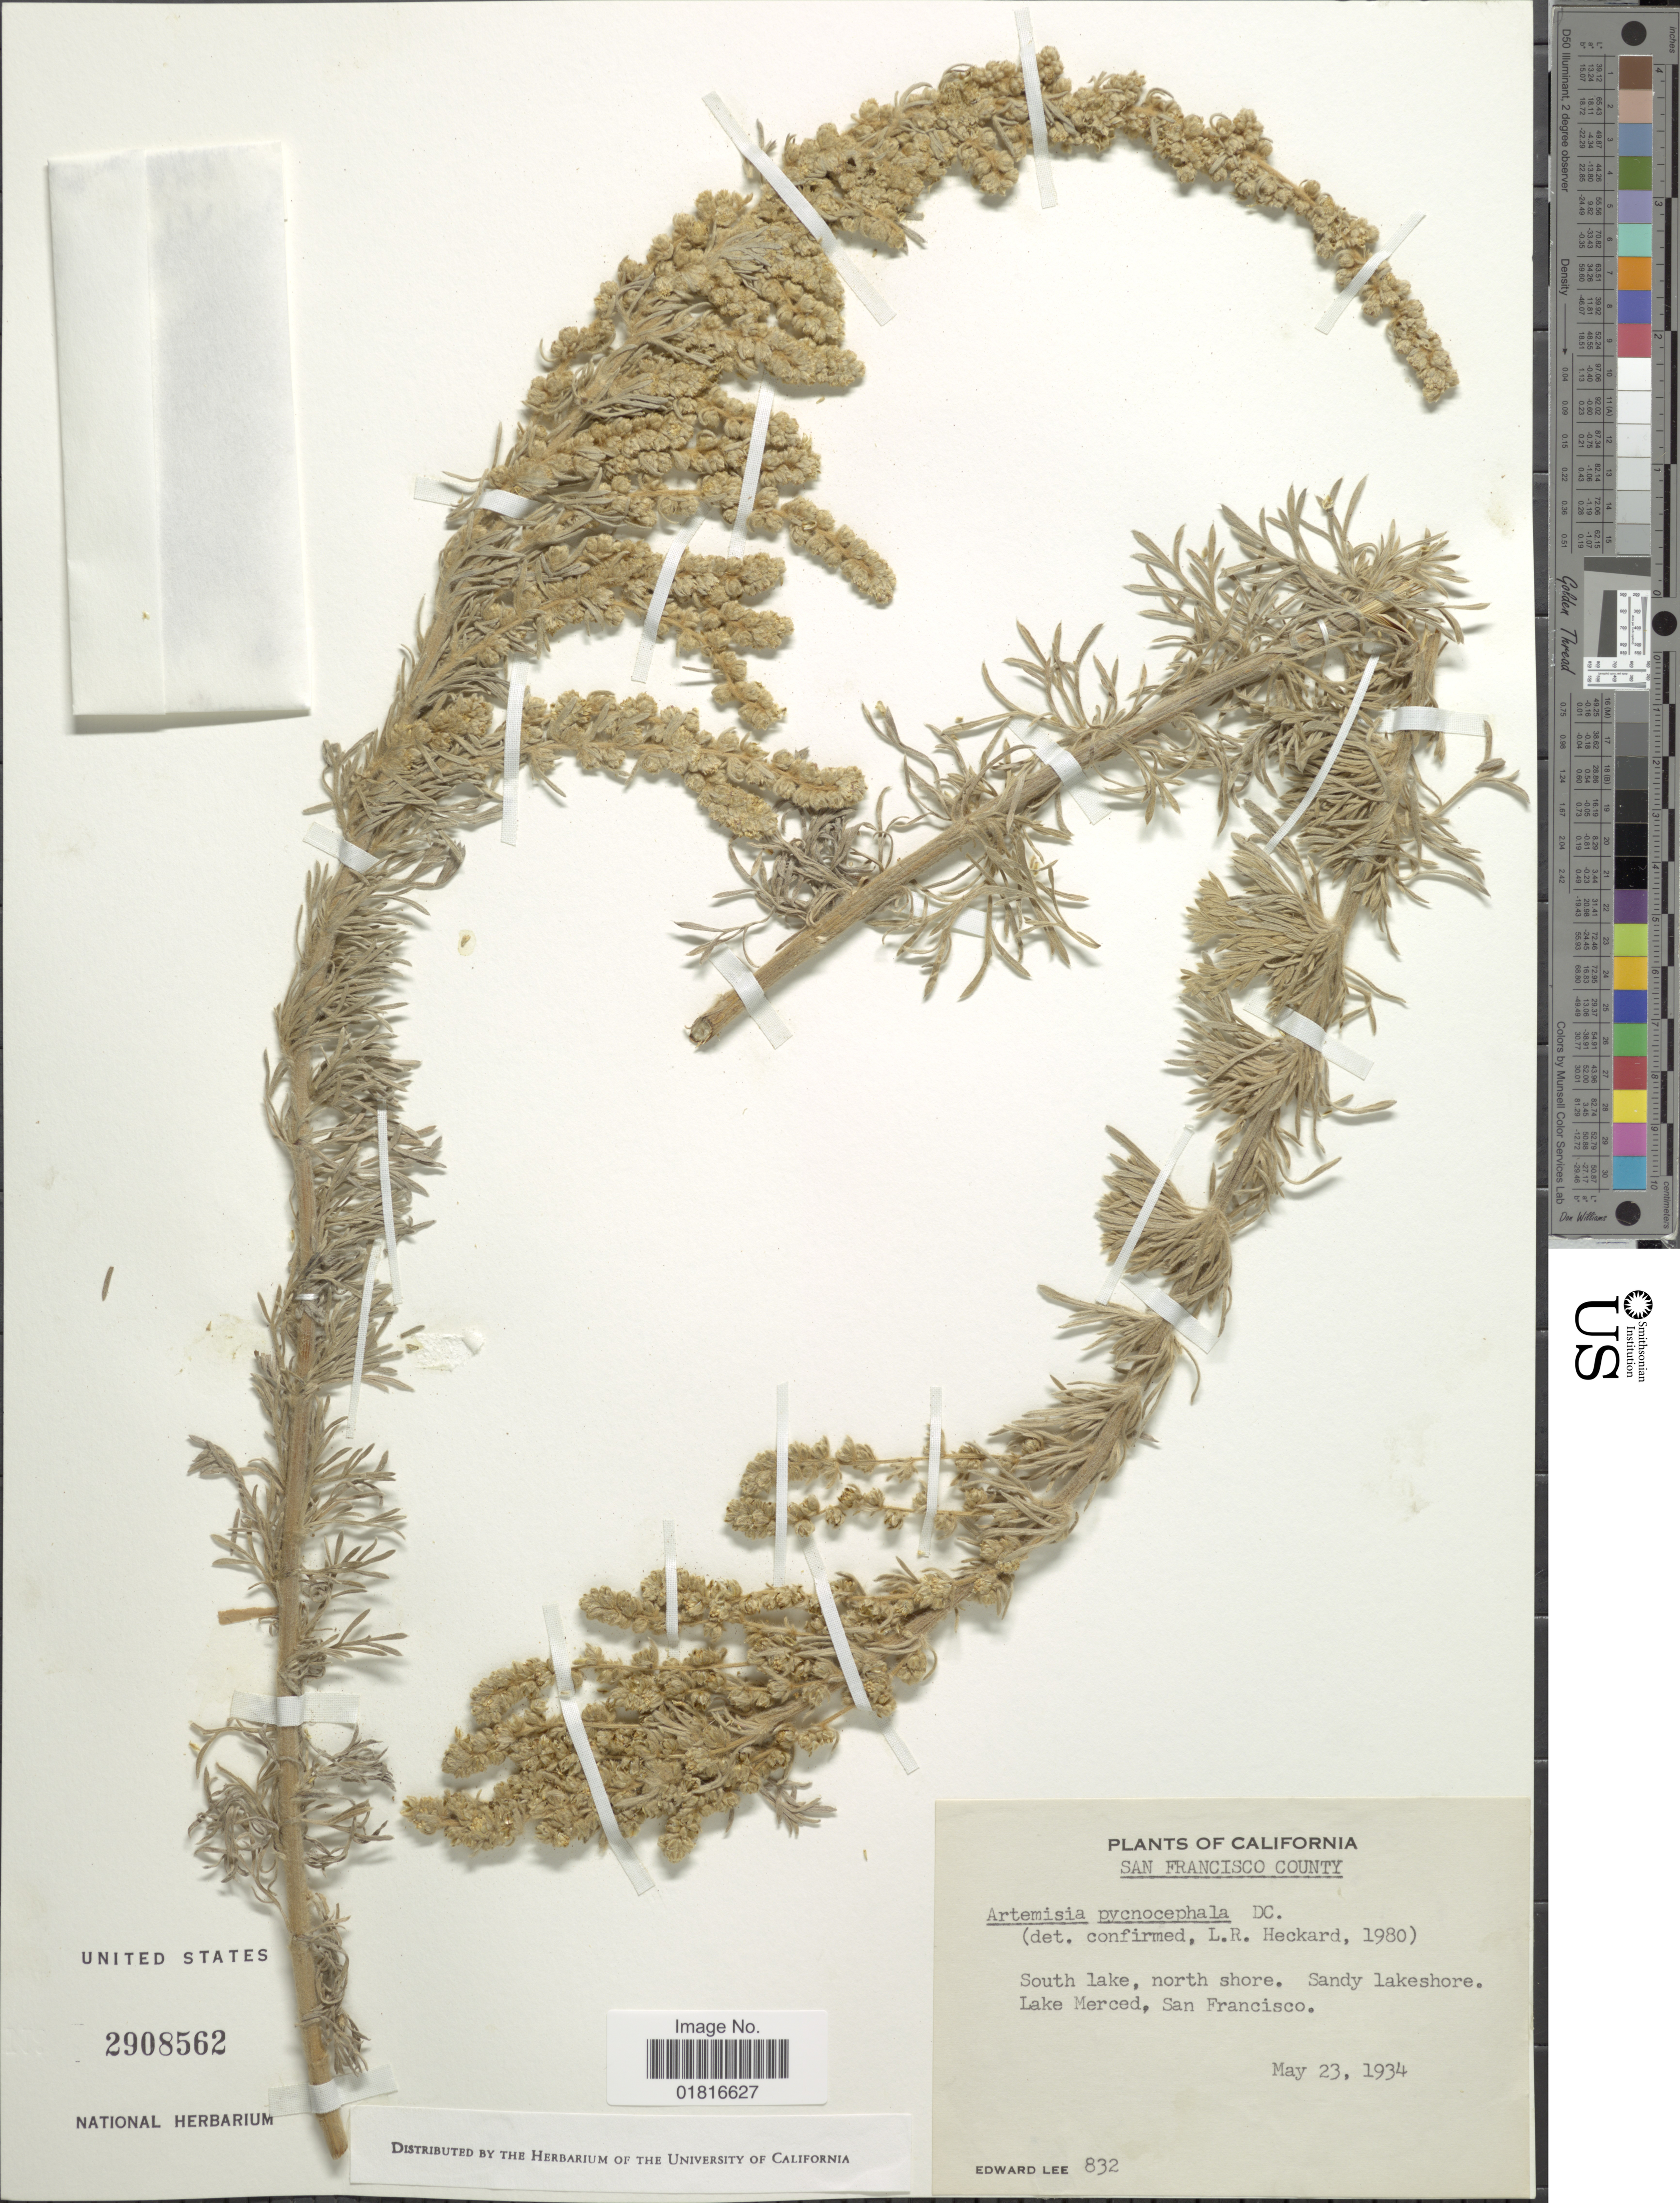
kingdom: Plantae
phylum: Tracheophyta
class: Magnoliopsida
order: Asterales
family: Asteraceae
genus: Artemisia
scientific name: Artemisia pycnocephala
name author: DC.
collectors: E. Lee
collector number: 832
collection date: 1934-05-23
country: United States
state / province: California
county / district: San Francisco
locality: San Francisco County, South lake, north shore. Sandy lakeshore.Lake Merced, San Francisco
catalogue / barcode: US 2908562